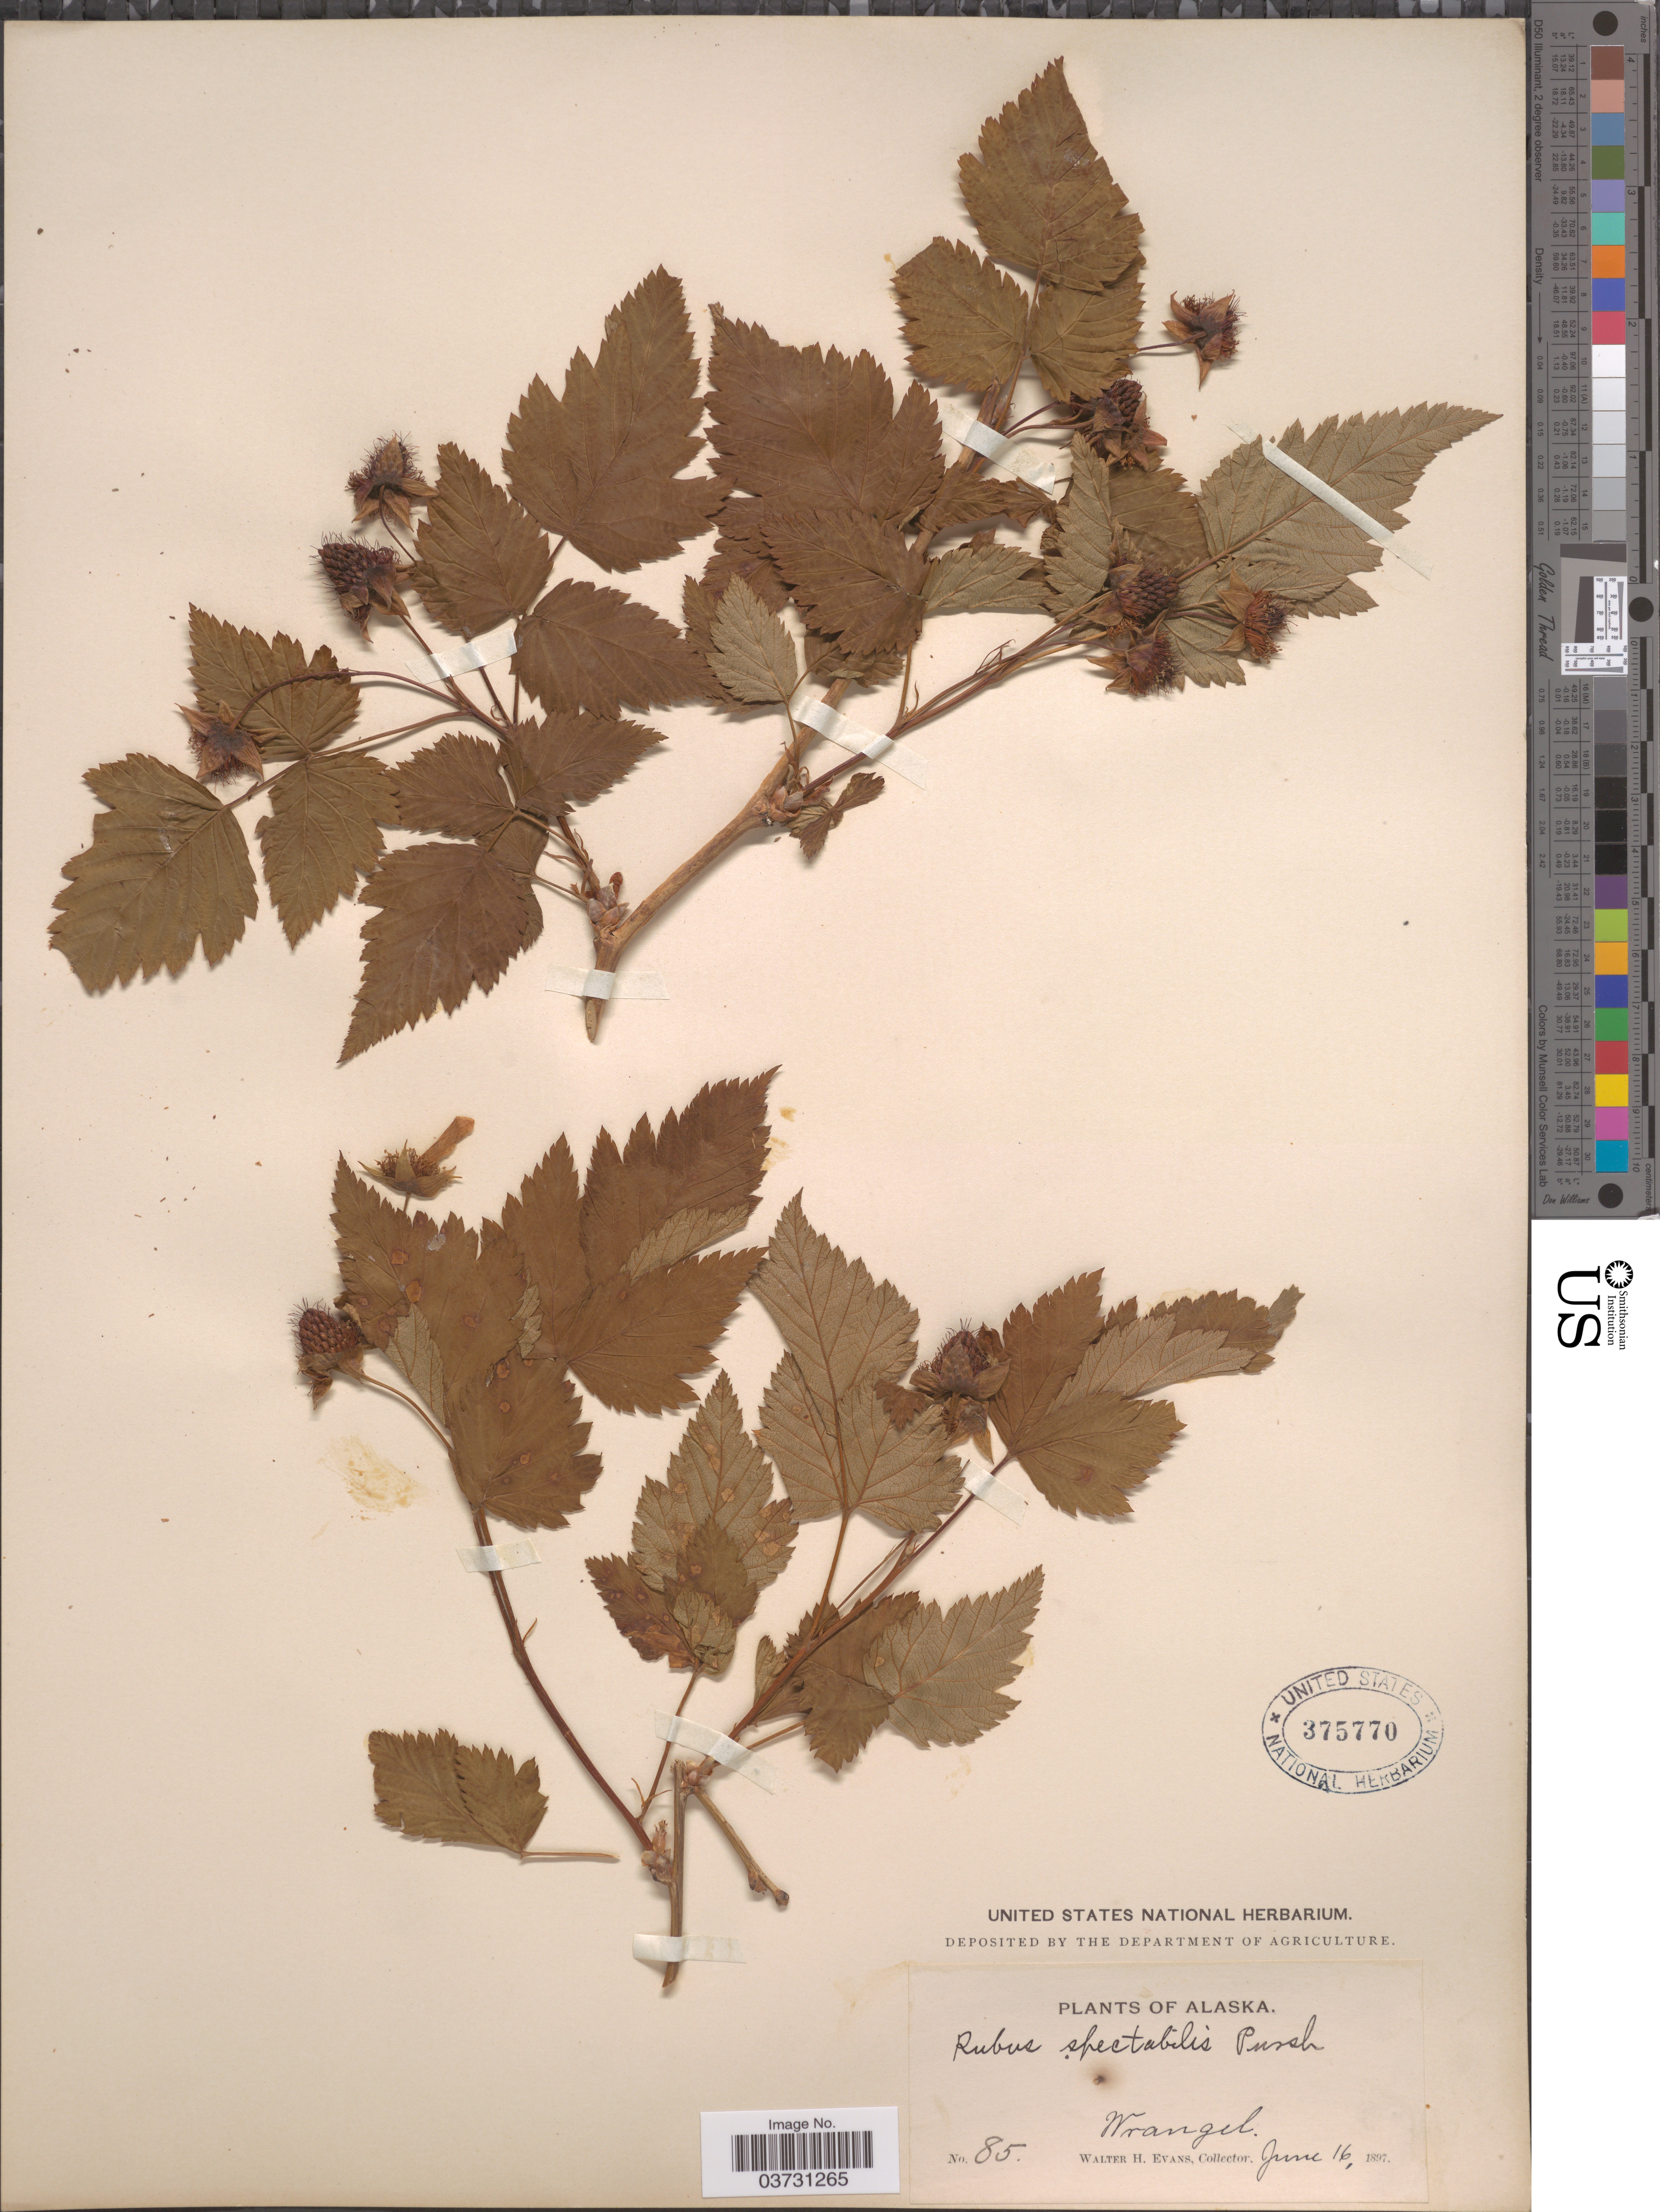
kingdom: Plantae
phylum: Tracheophyta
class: Magnoliopsida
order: Rosales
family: Rosaceae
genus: Rubus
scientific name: Rubus spectabilis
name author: Pursh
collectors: W. H. Evans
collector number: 85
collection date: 1897-06-16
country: United States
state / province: Alaska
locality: Wrangell.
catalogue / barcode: US 375770